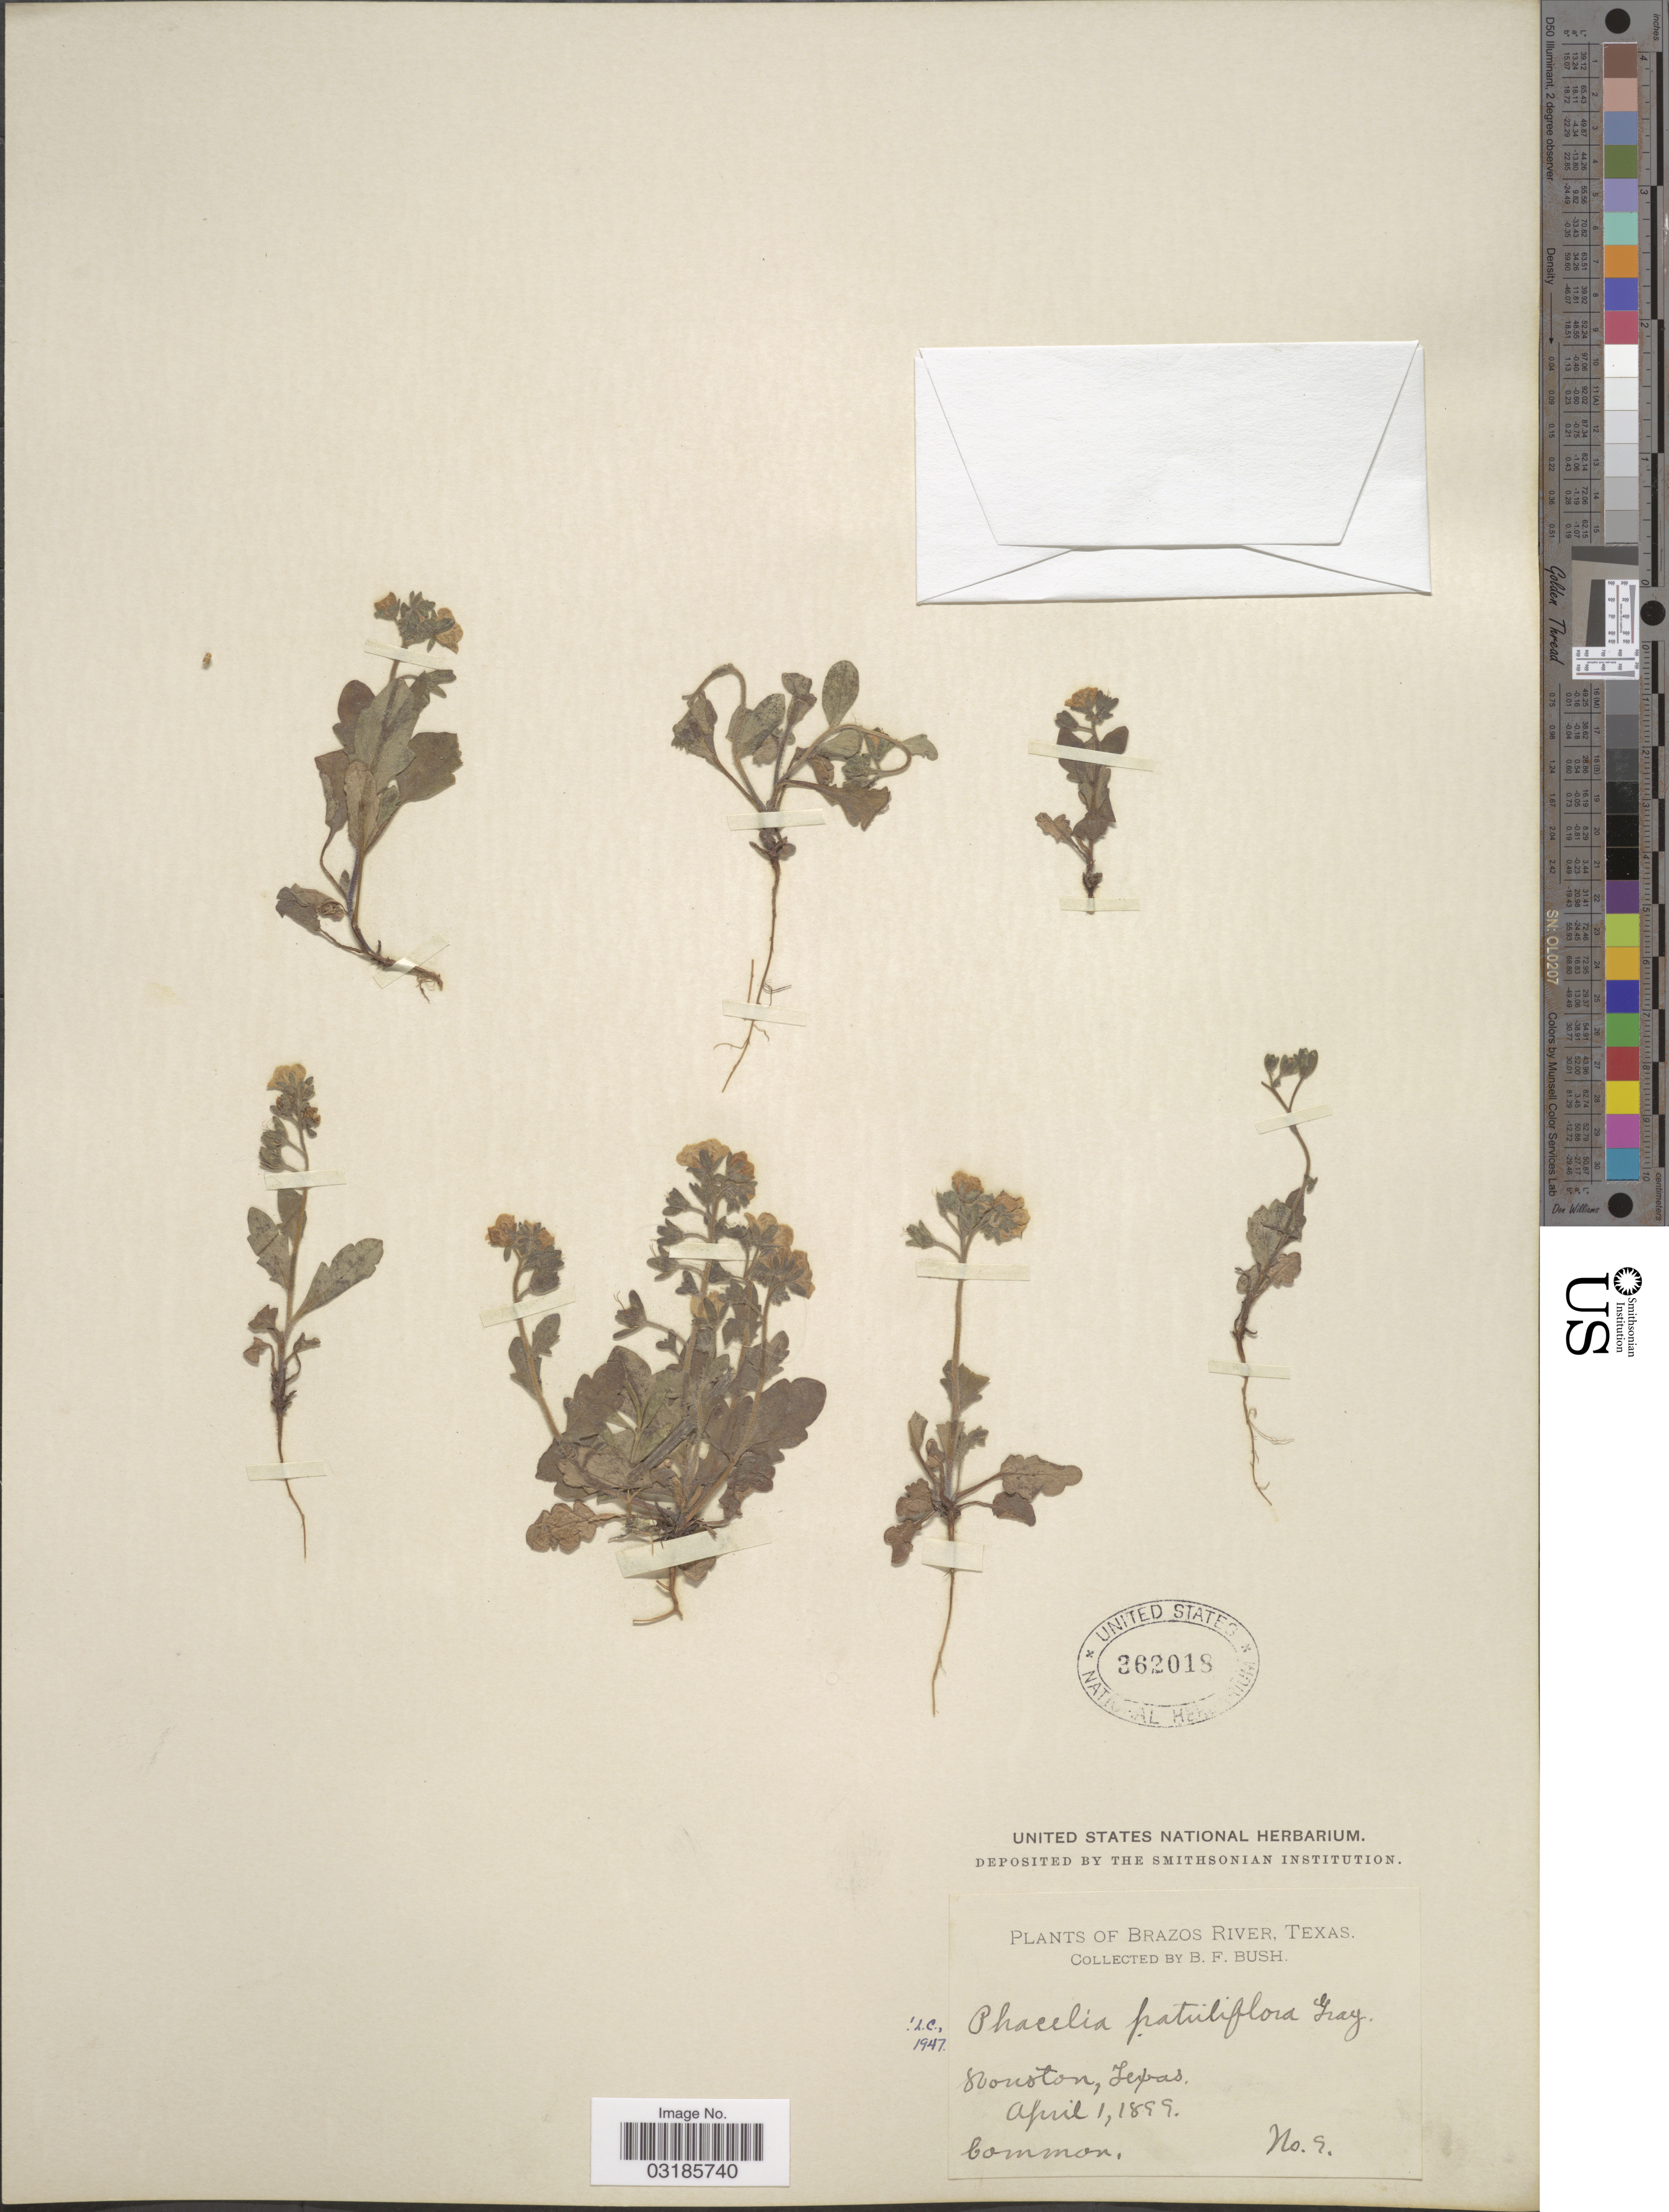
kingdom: Plantae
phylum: Tracheophyta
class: Magnoliopsida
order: Boraginales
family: Hydrophyllaceae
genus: Phacelia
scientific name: Phacelia patuliflora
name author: (Engelm. & A. Gray) A. Gray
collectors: B. F. Bush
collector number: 9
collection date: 1899-04-01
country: United States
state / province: Texas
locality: Brazos River. Houston.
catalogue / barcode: US 362018